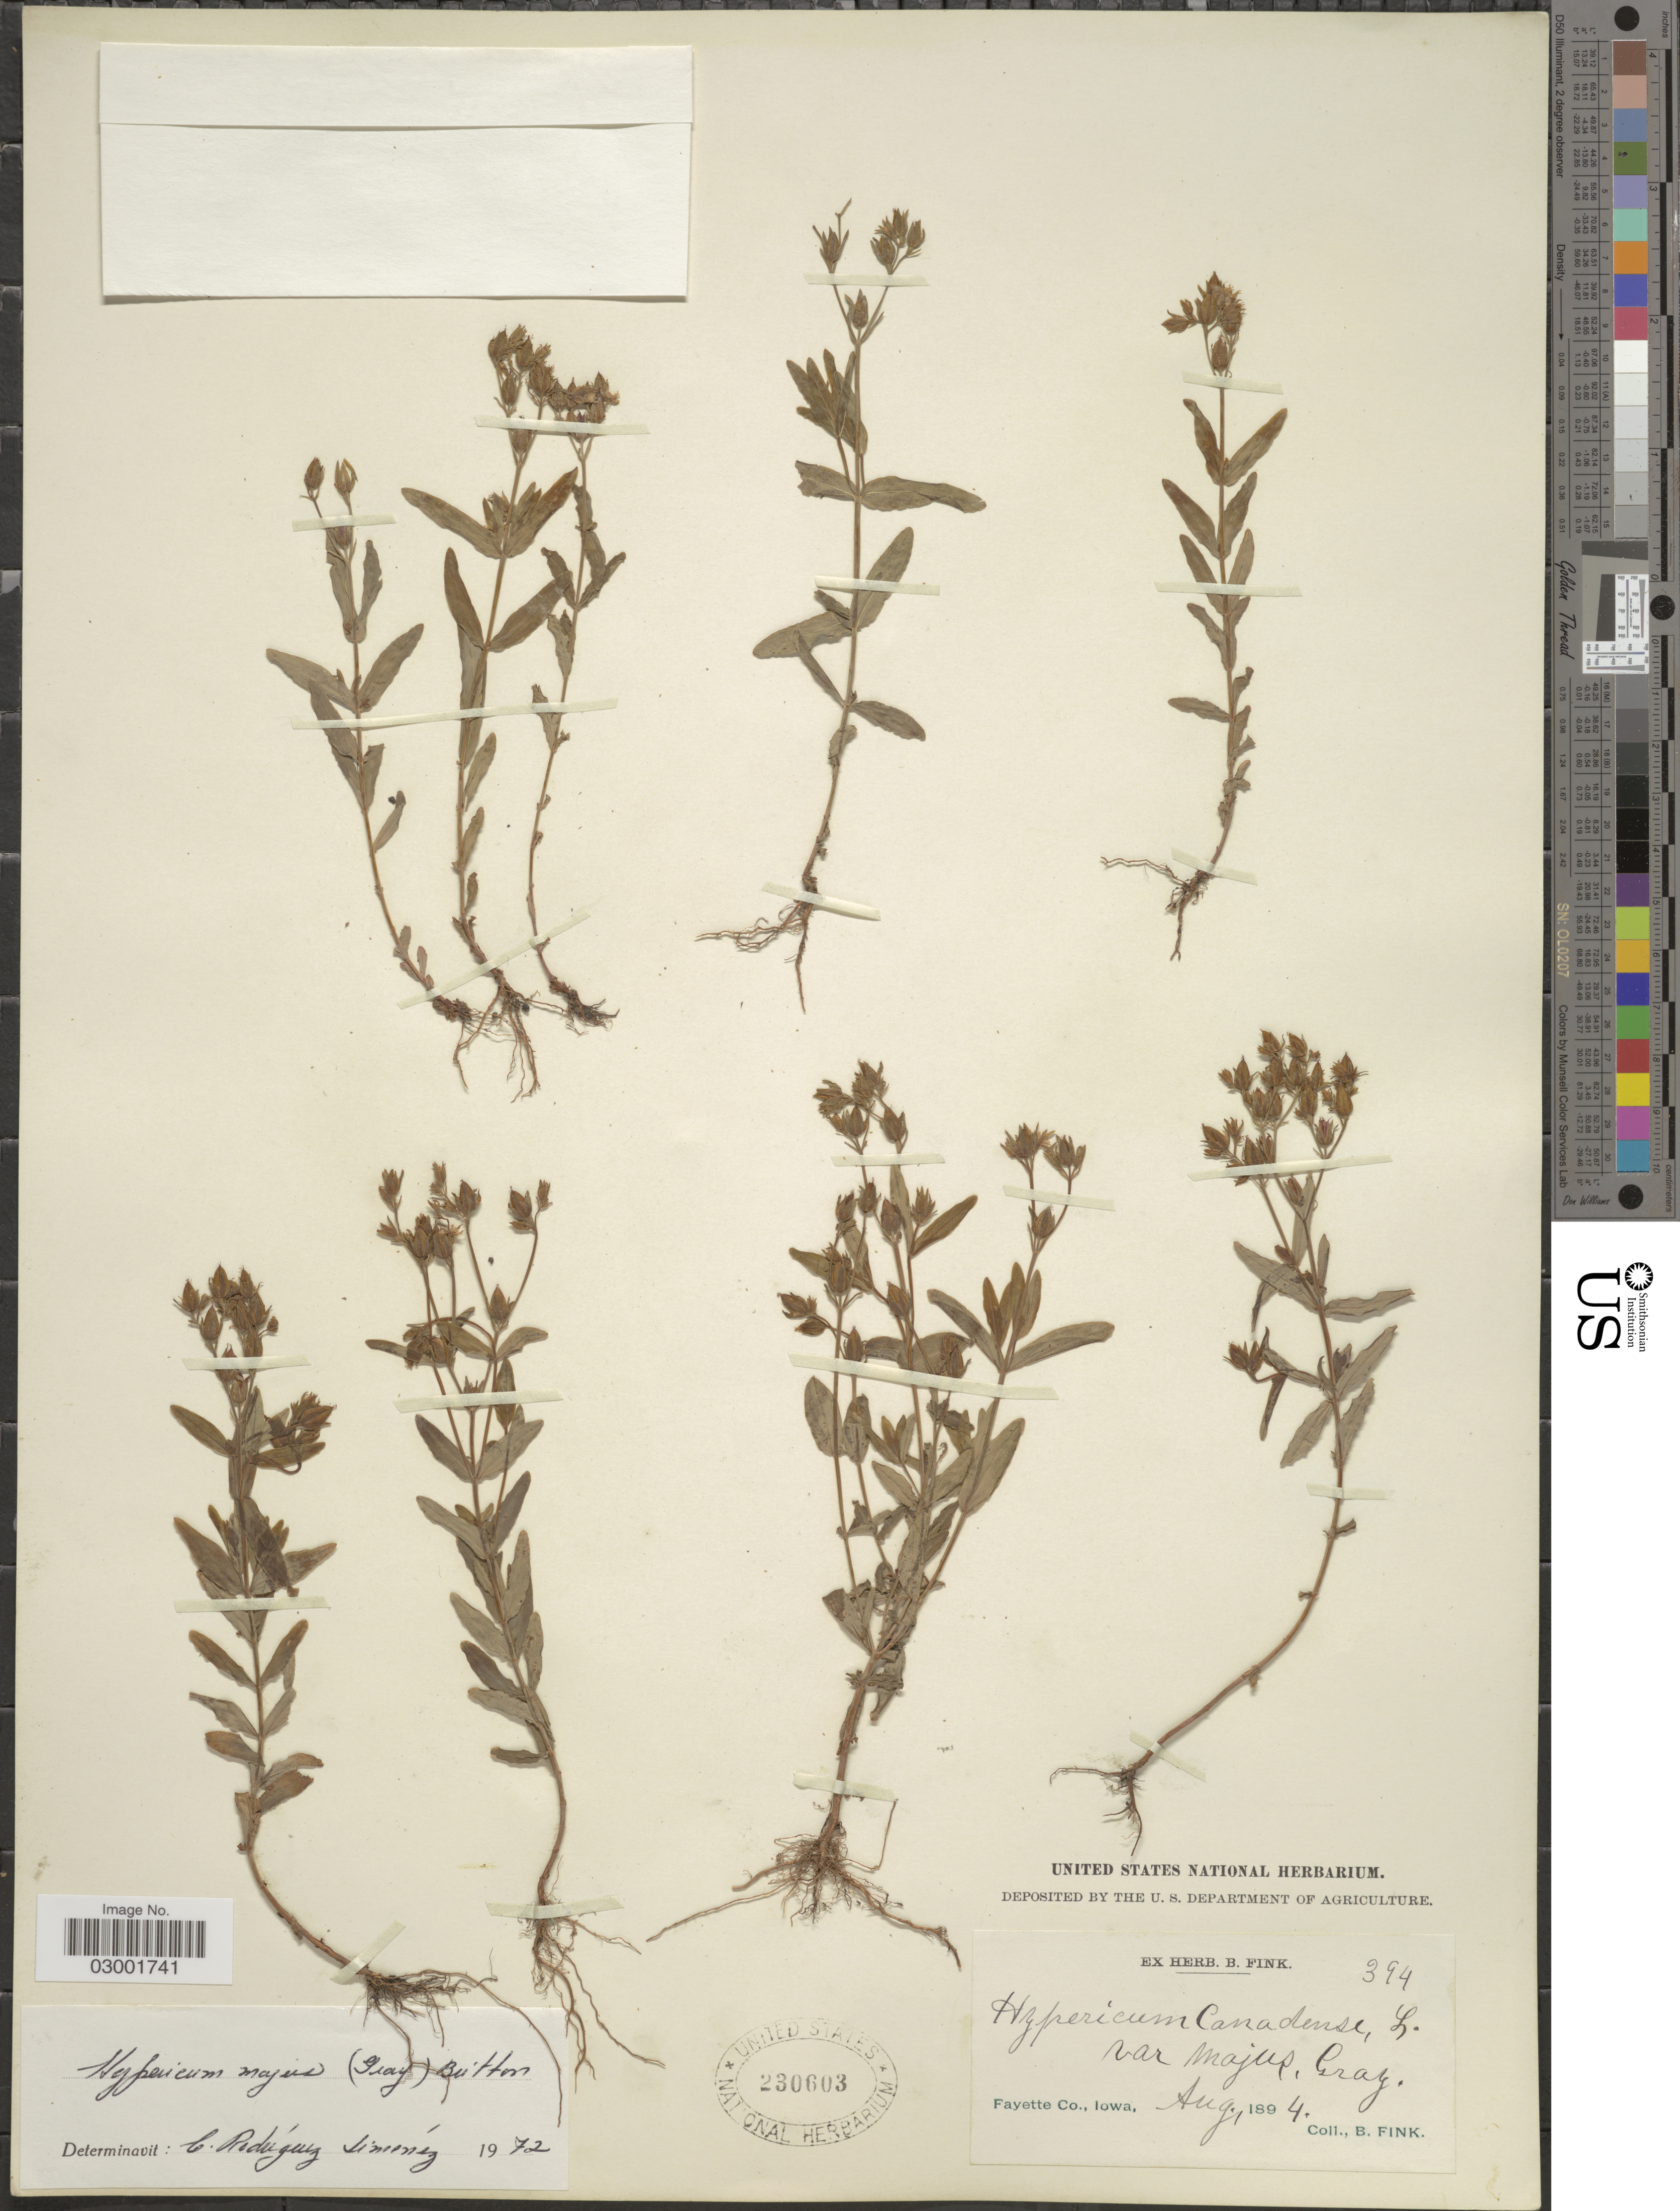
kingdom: Plantae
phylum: Tracheophyta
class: Magnoliopsida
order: Malpighiales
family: Hypericaceae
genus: Hypericum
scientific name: Hypericum majus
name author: (A. Gray) Britton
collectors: B. Fink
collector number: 394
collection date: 1894-08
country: United States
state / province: Iowa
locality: Fayette Co., Iowa.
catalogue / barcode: US 230603